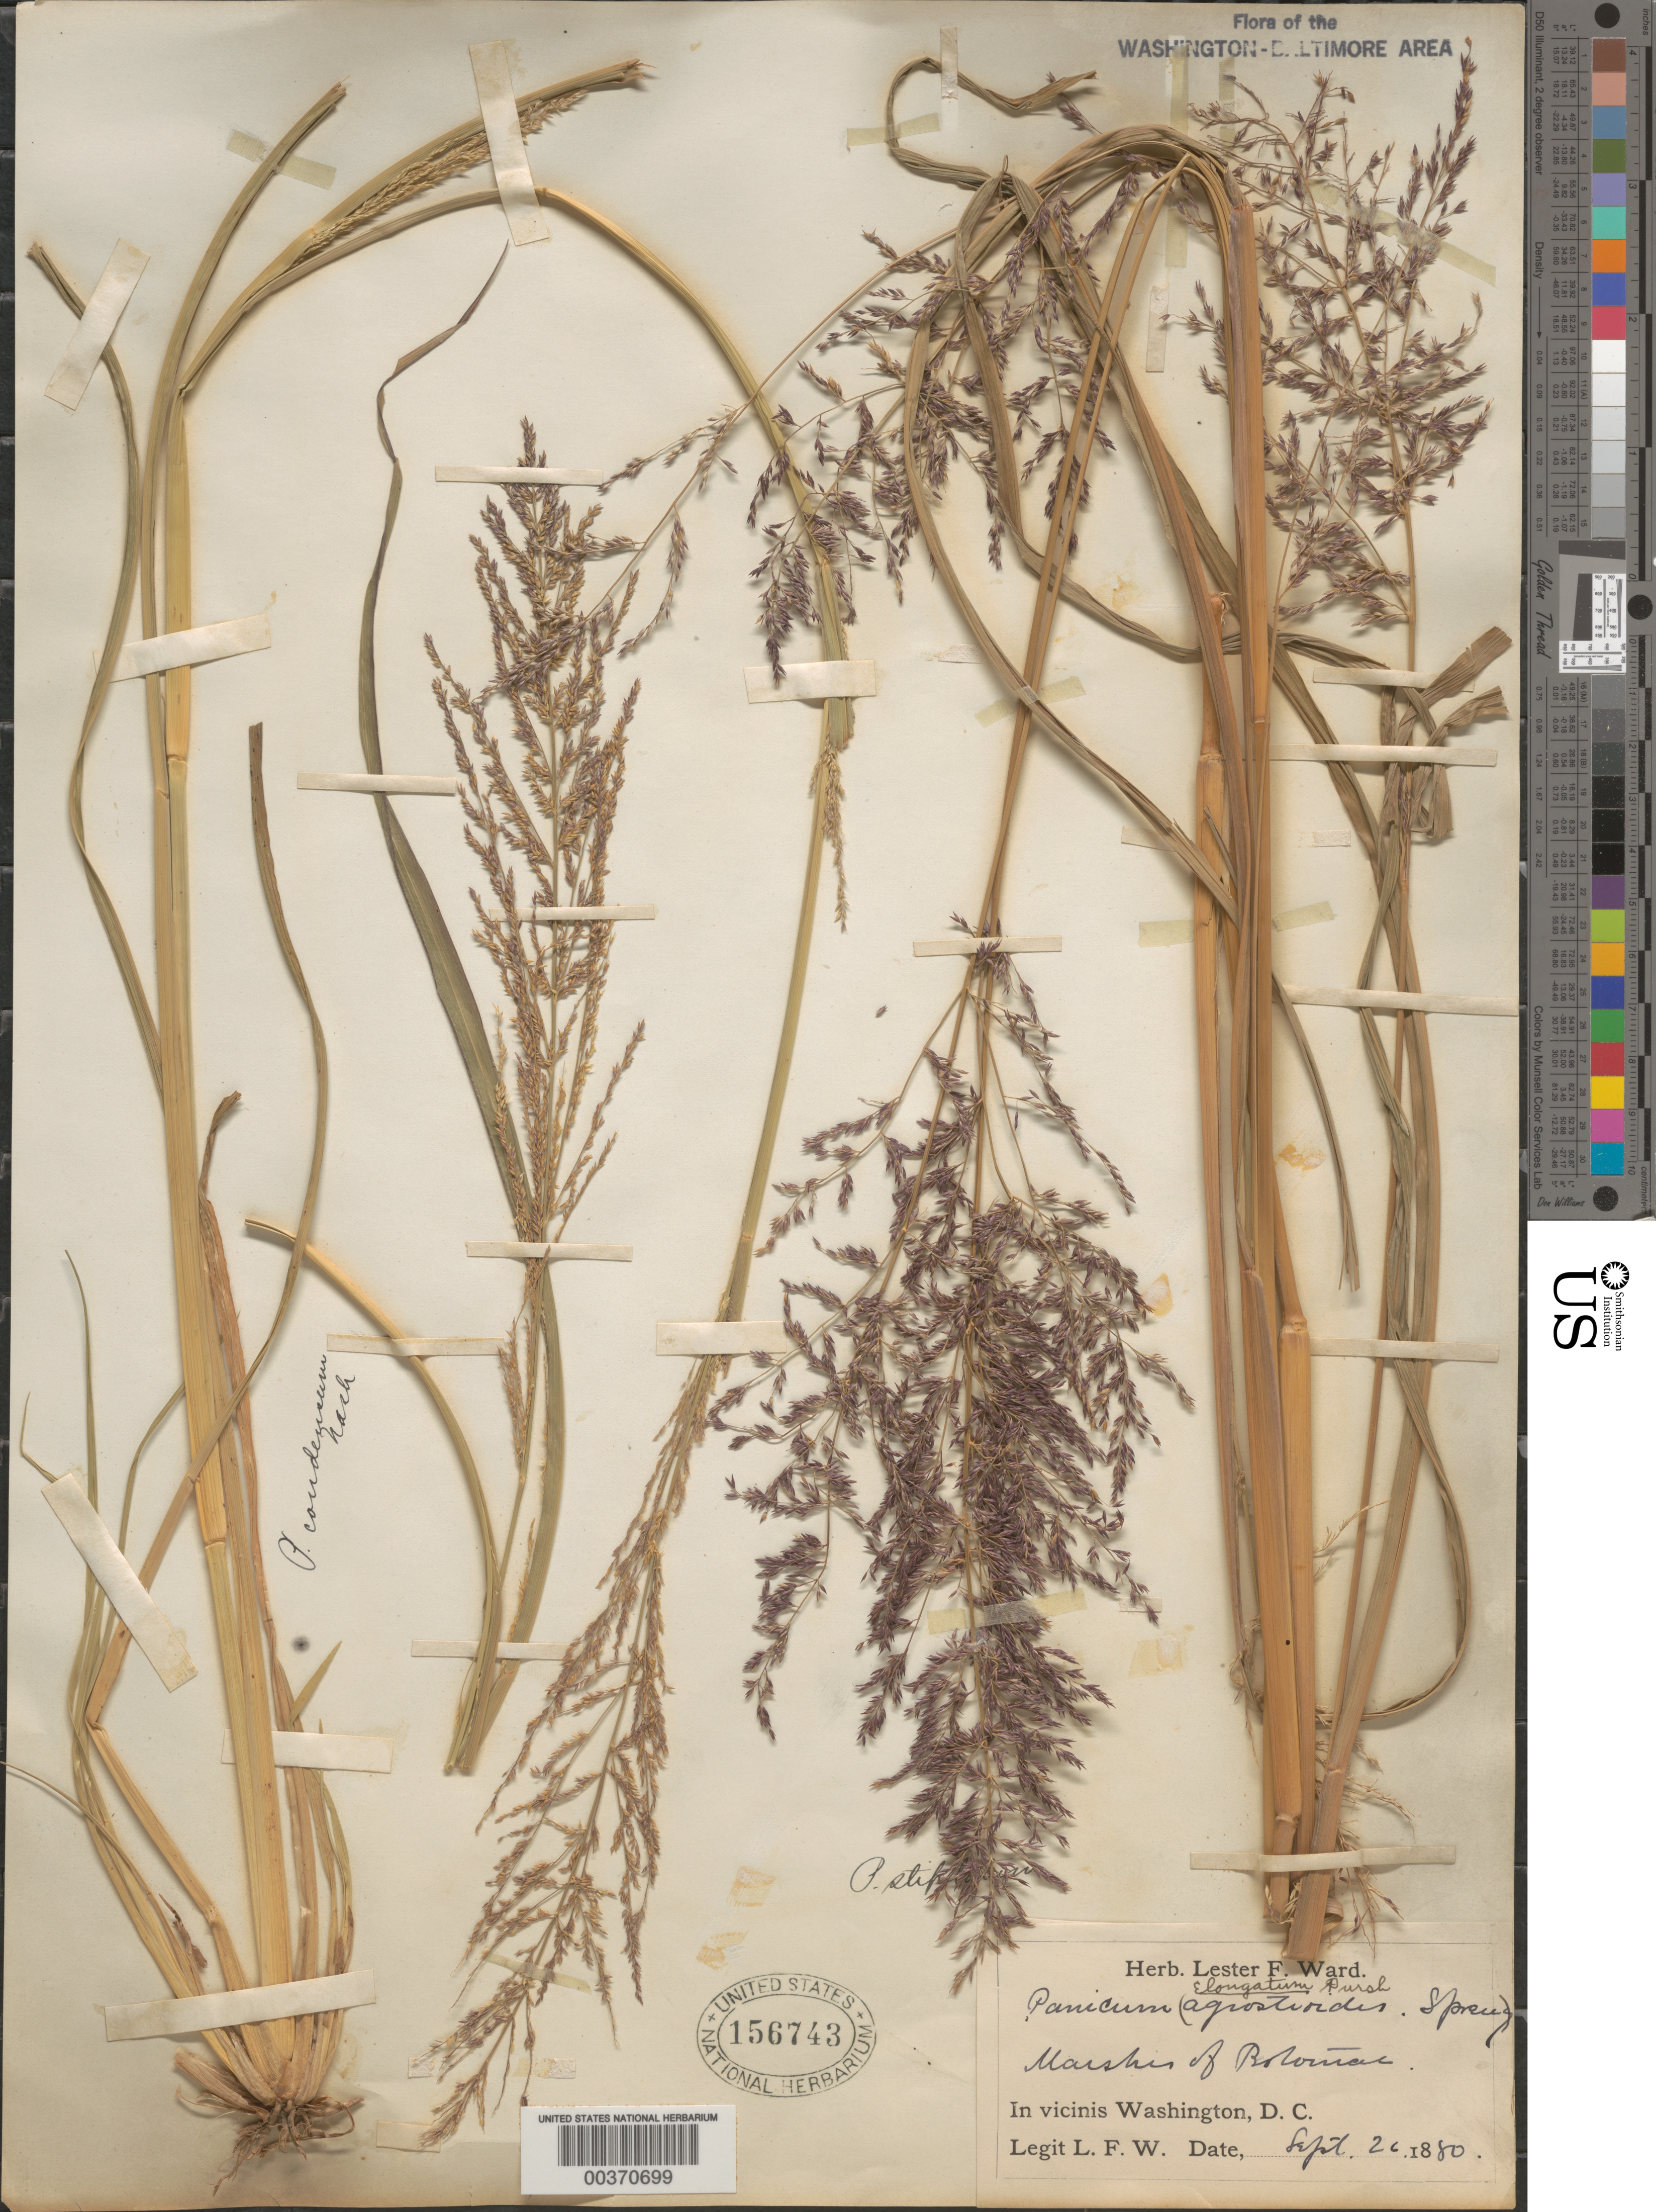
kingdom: Plantae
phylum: Tracheophyta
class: Liliopsida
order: Poales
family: Poaceae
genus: Coleataenia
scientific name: Coleataenia rigidula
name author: (Bosc ex Nees) LeBlond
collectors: L. F. Ward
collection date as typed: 26 Sep 1880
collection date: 1880-09-26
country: United States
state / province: District of Columbia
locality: Potomac River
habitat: Marshes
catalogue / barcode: US 156743